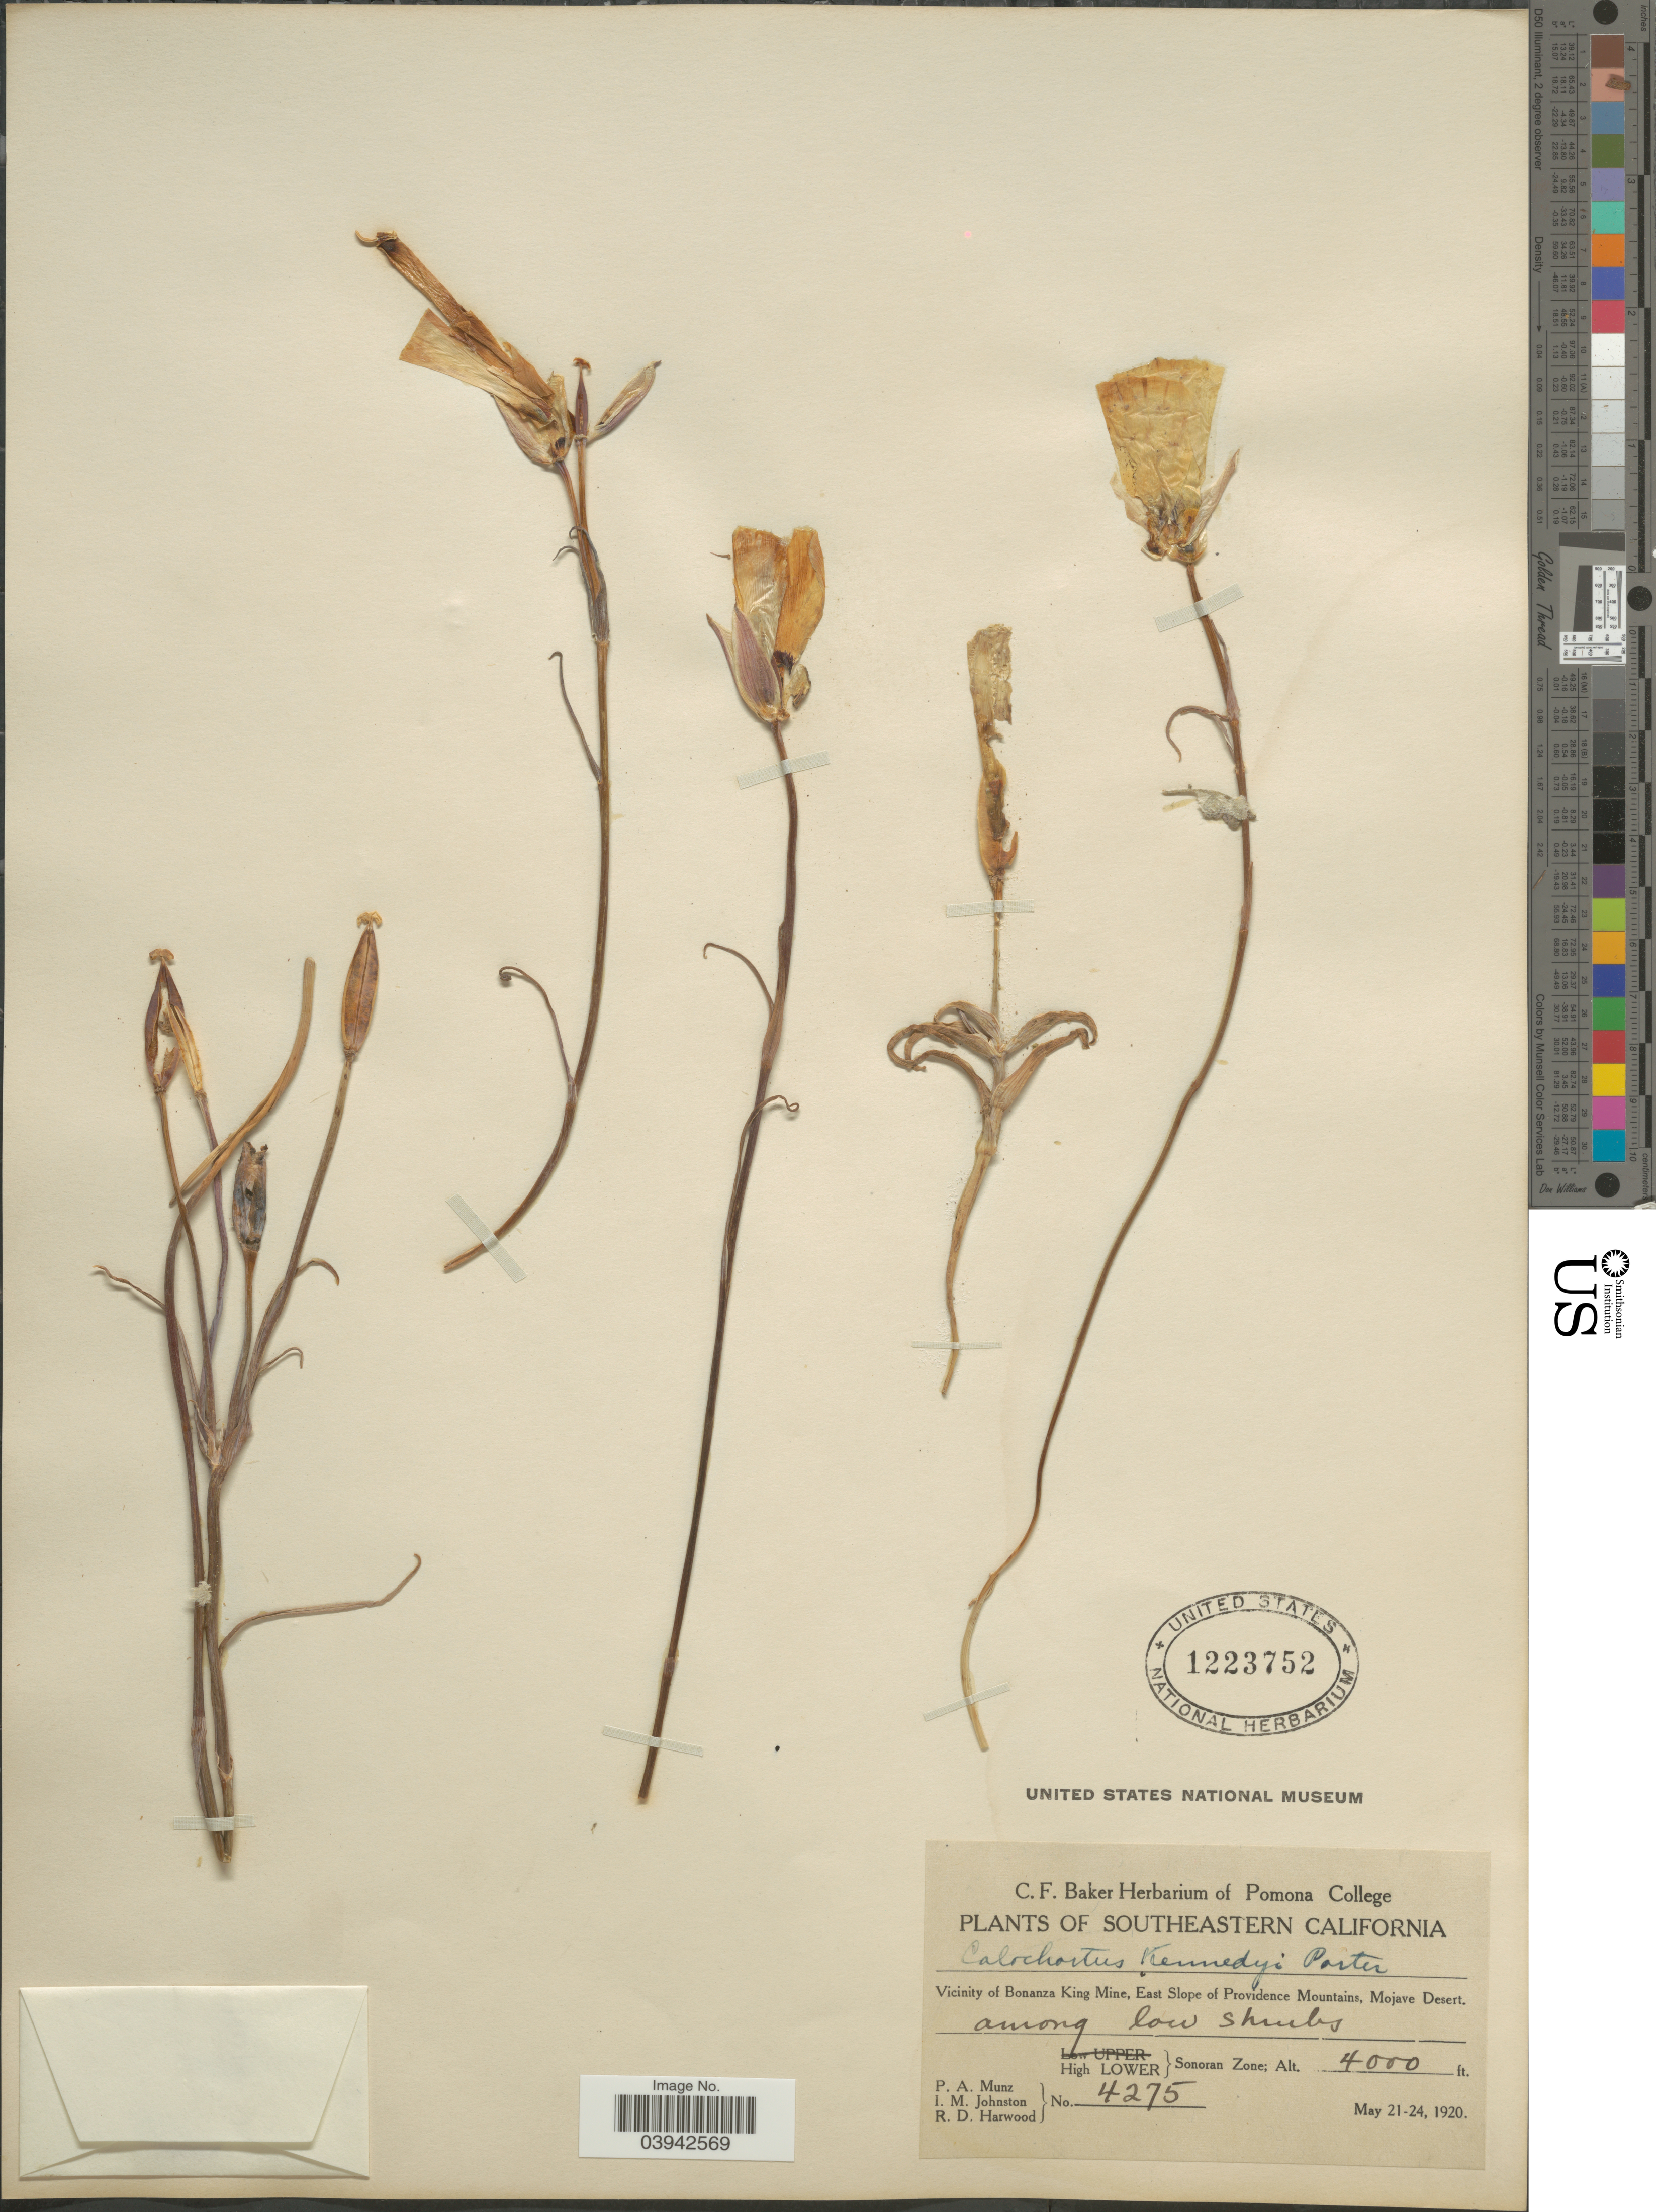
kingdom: Plantae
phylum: Tracheophyta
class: Liliopsida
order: Liliales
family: Liliaceae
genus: Calochortus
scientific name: Calochortus kennedyi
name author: Porter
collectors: P. A. Munz, I.M. Johnston & R. Harwood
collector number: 4275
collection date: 1920-05-21/1920-05-24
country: United States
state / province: California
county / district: San Bernardino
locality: Southeastern California. Vicinity of Bonanza King Mine, East Slope of Providence Mountains, Mojave Desert. High Lower Sonoran Zone.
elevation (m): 1219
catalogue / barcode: US 1223752